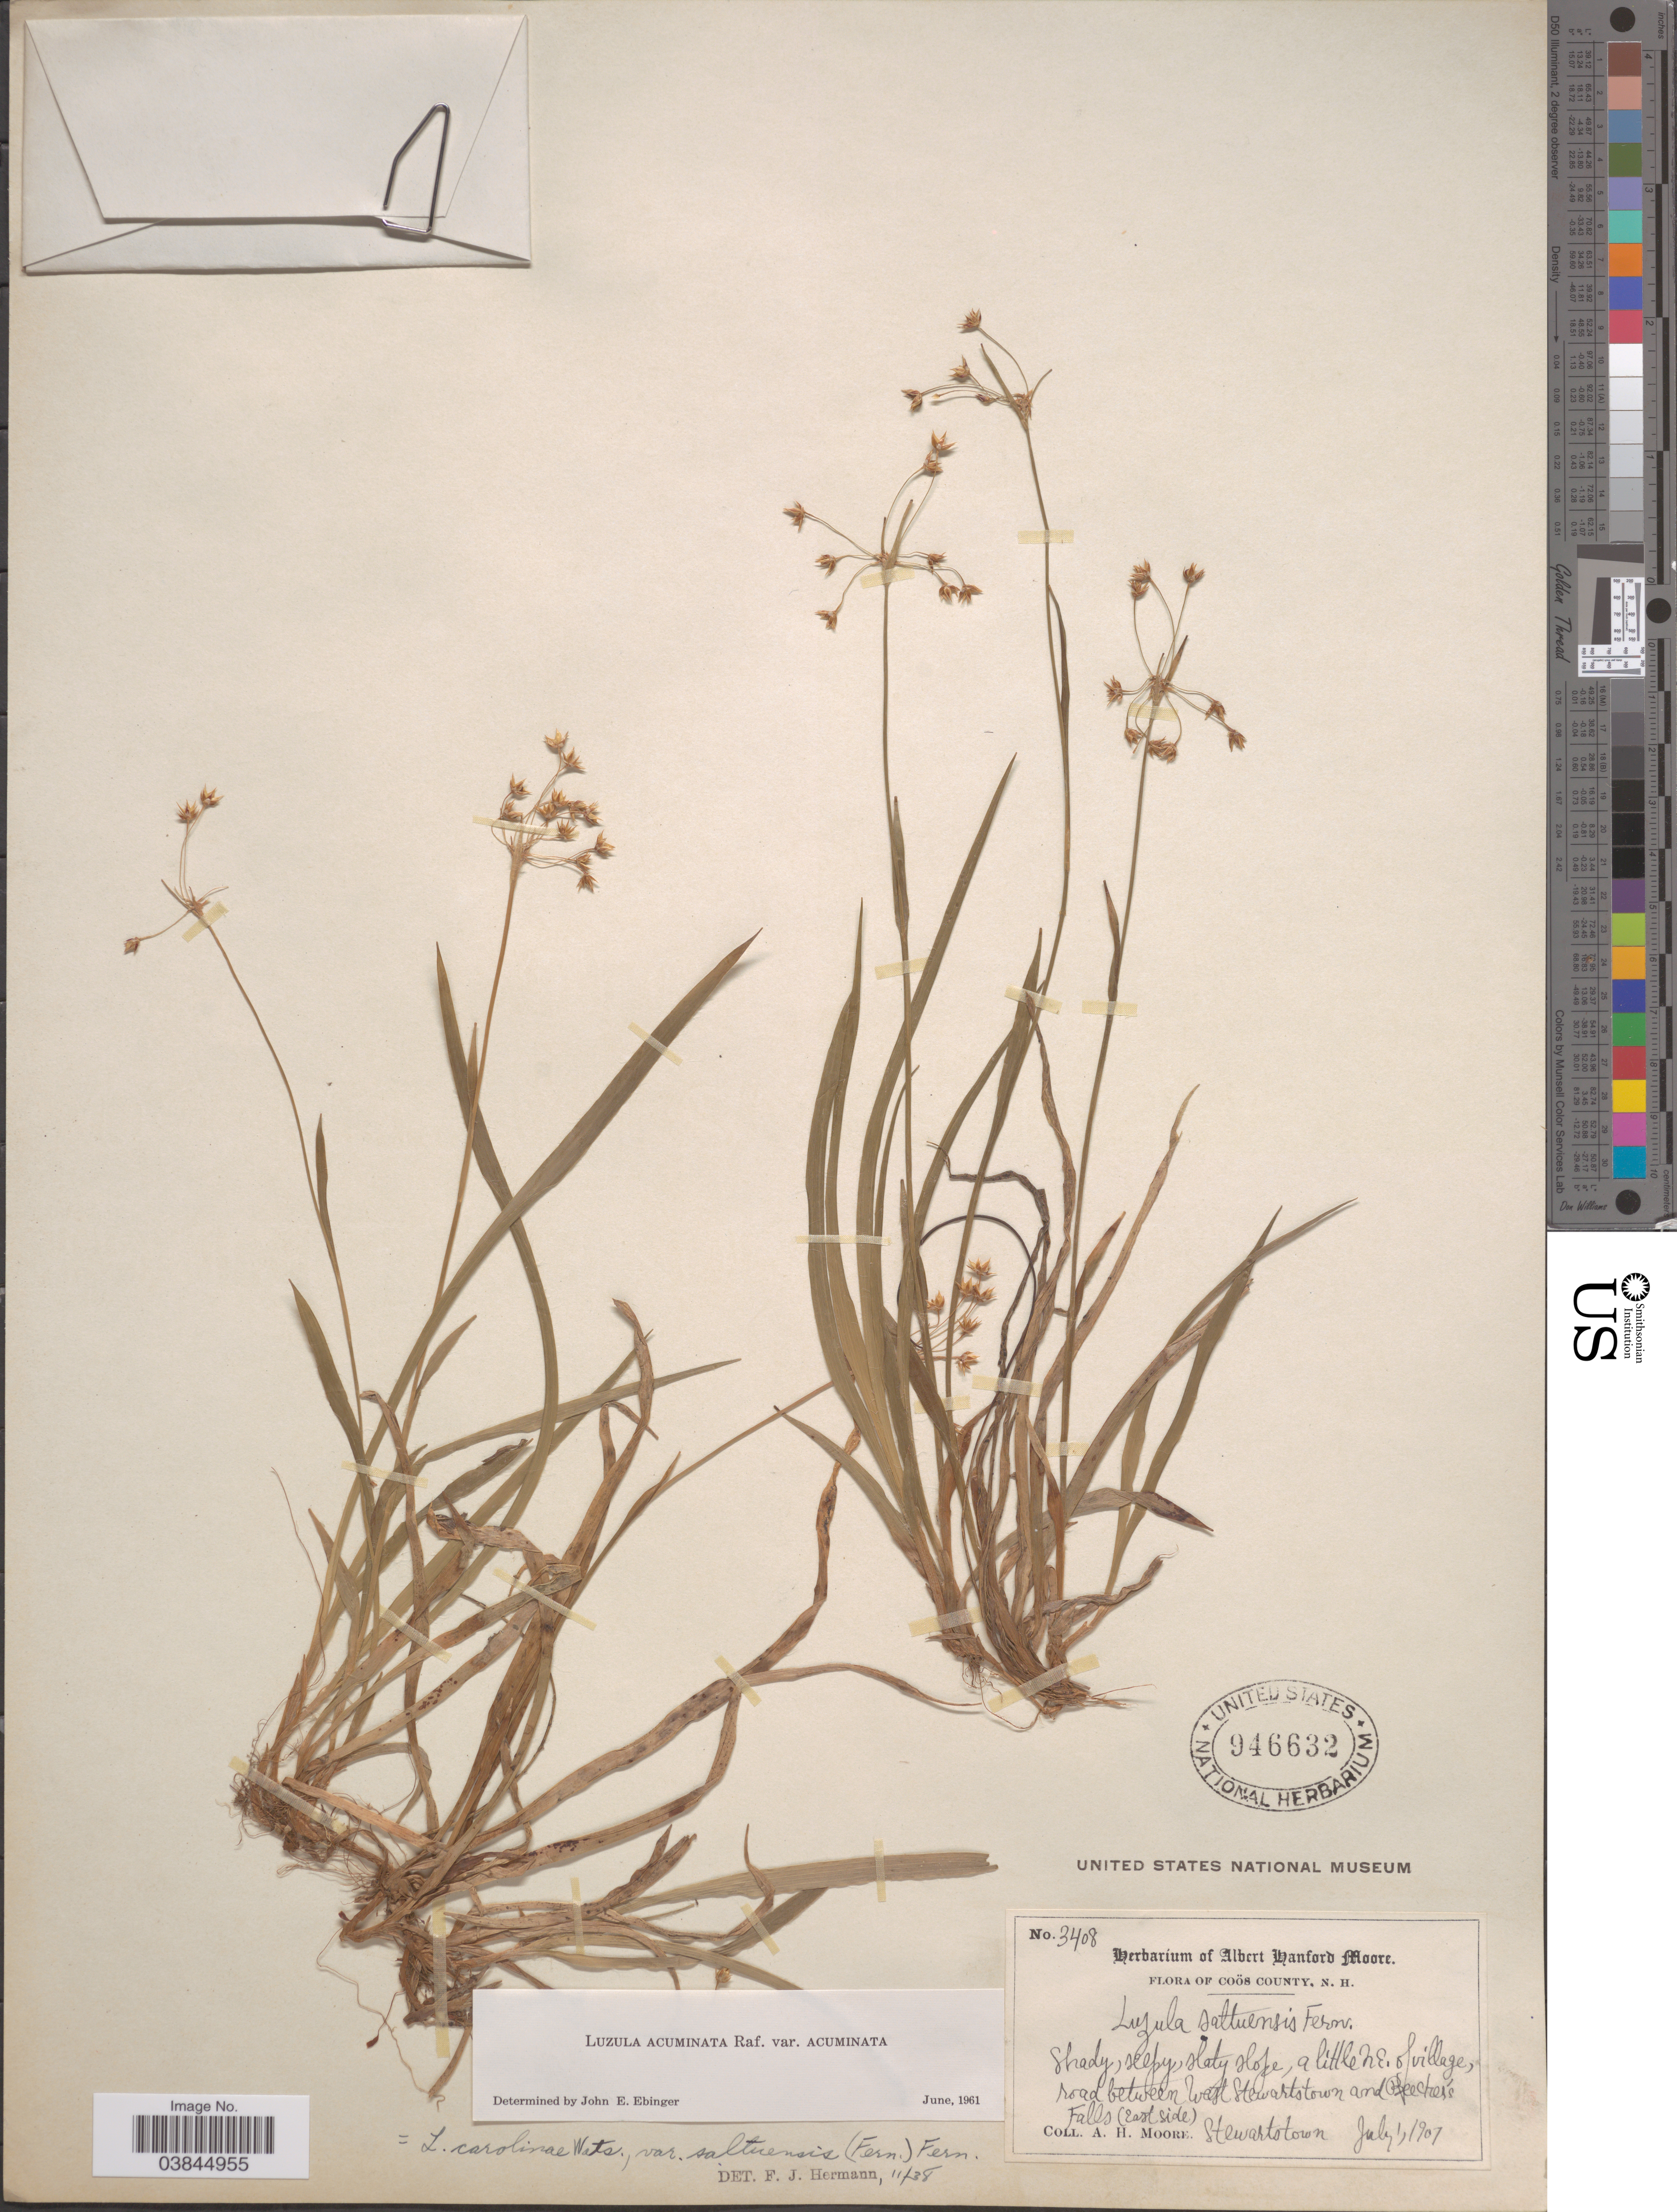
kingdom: Plantae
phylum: Tracheophyta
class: Liliopsida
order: Poales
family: Juncaceae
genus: Luzula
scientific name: Luzula acuminata var. acuminata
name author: Raf.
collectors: A. H. Moore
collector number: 3408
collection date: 1907-07-01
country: United States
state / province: New Hampshire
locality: Coös County. A little NE. of village, road between west Stewartstown and Beecher's Falls (East side).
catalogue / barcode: US 946632